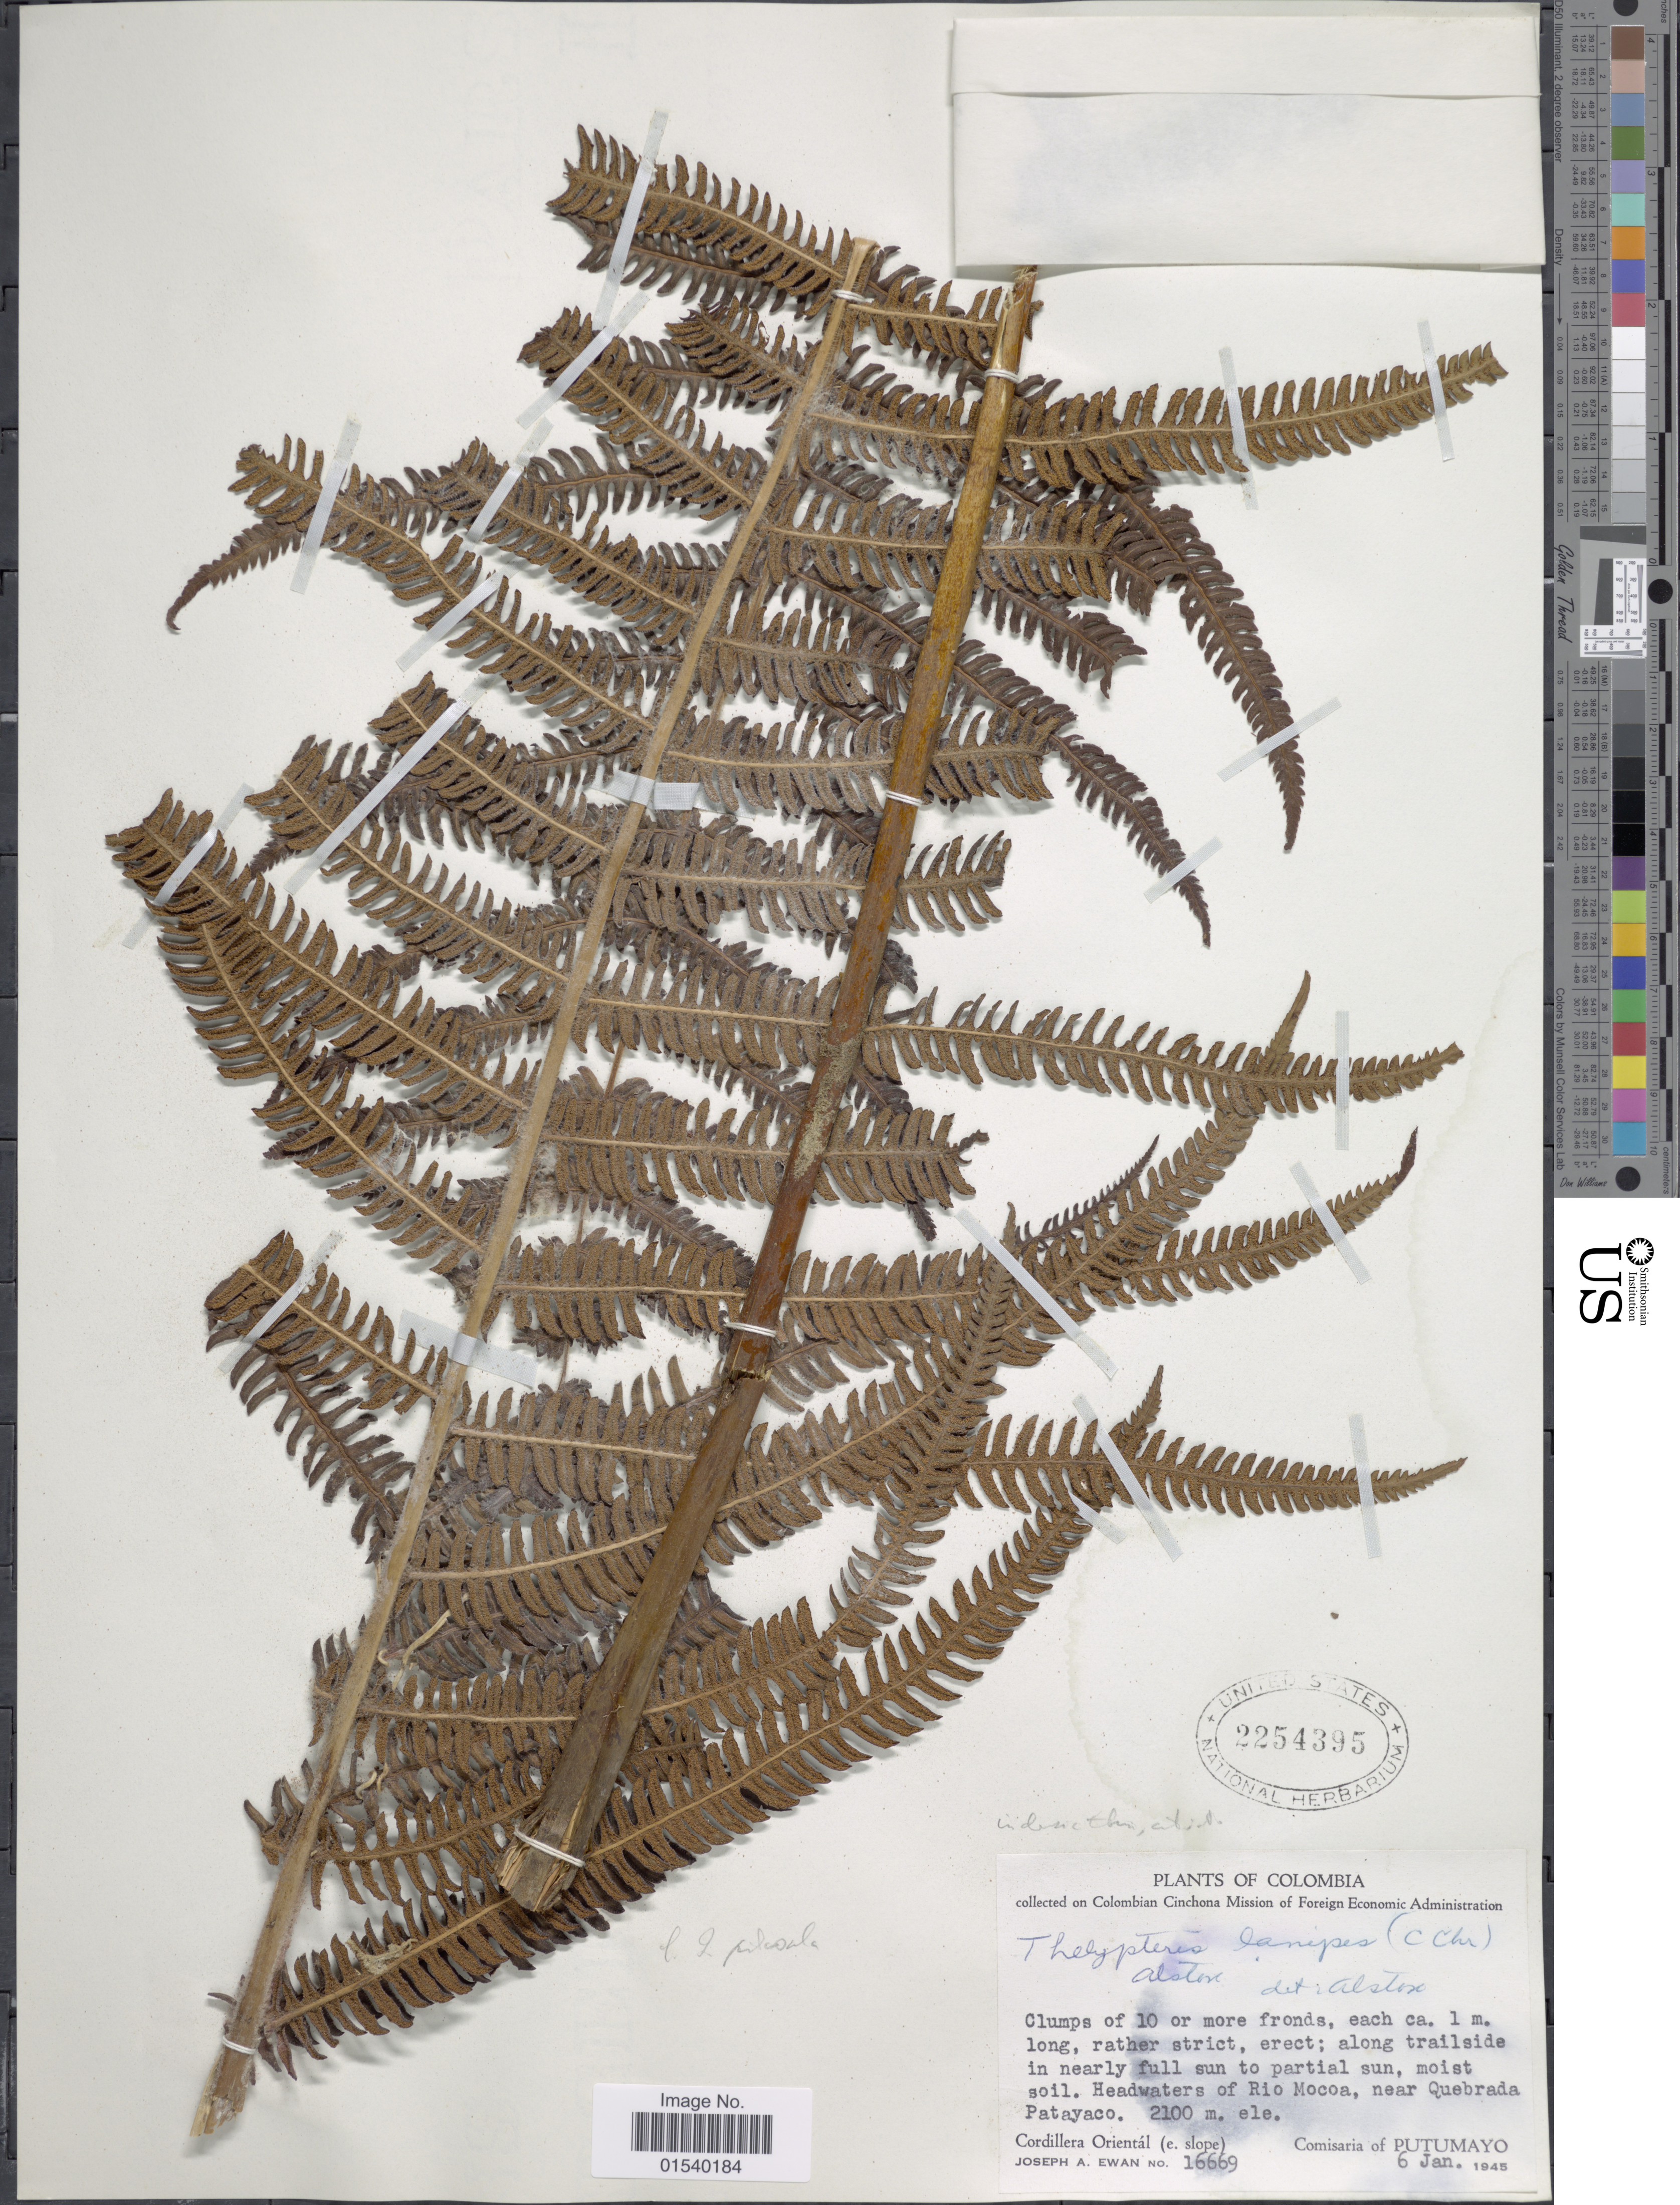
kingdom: Plantae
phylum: Tracheophyta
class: Polypodiopsida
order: Polypodiales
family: Thelypteridaceae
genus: Amauropelta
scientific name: Amauropelta lanipes (C. Chr.) comb. nov., ined 2015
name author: (C. Chr.)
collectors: J. A. Ewan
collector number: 16669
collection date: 1945-01-06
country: Colombia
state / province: Putumayo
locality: Headwaters of rio Mocoa, near Quebrada Patacayo, Cordillera Orientál (e.slope), Comisaria of Putumayo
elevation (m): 2100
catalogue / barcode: US 2254395